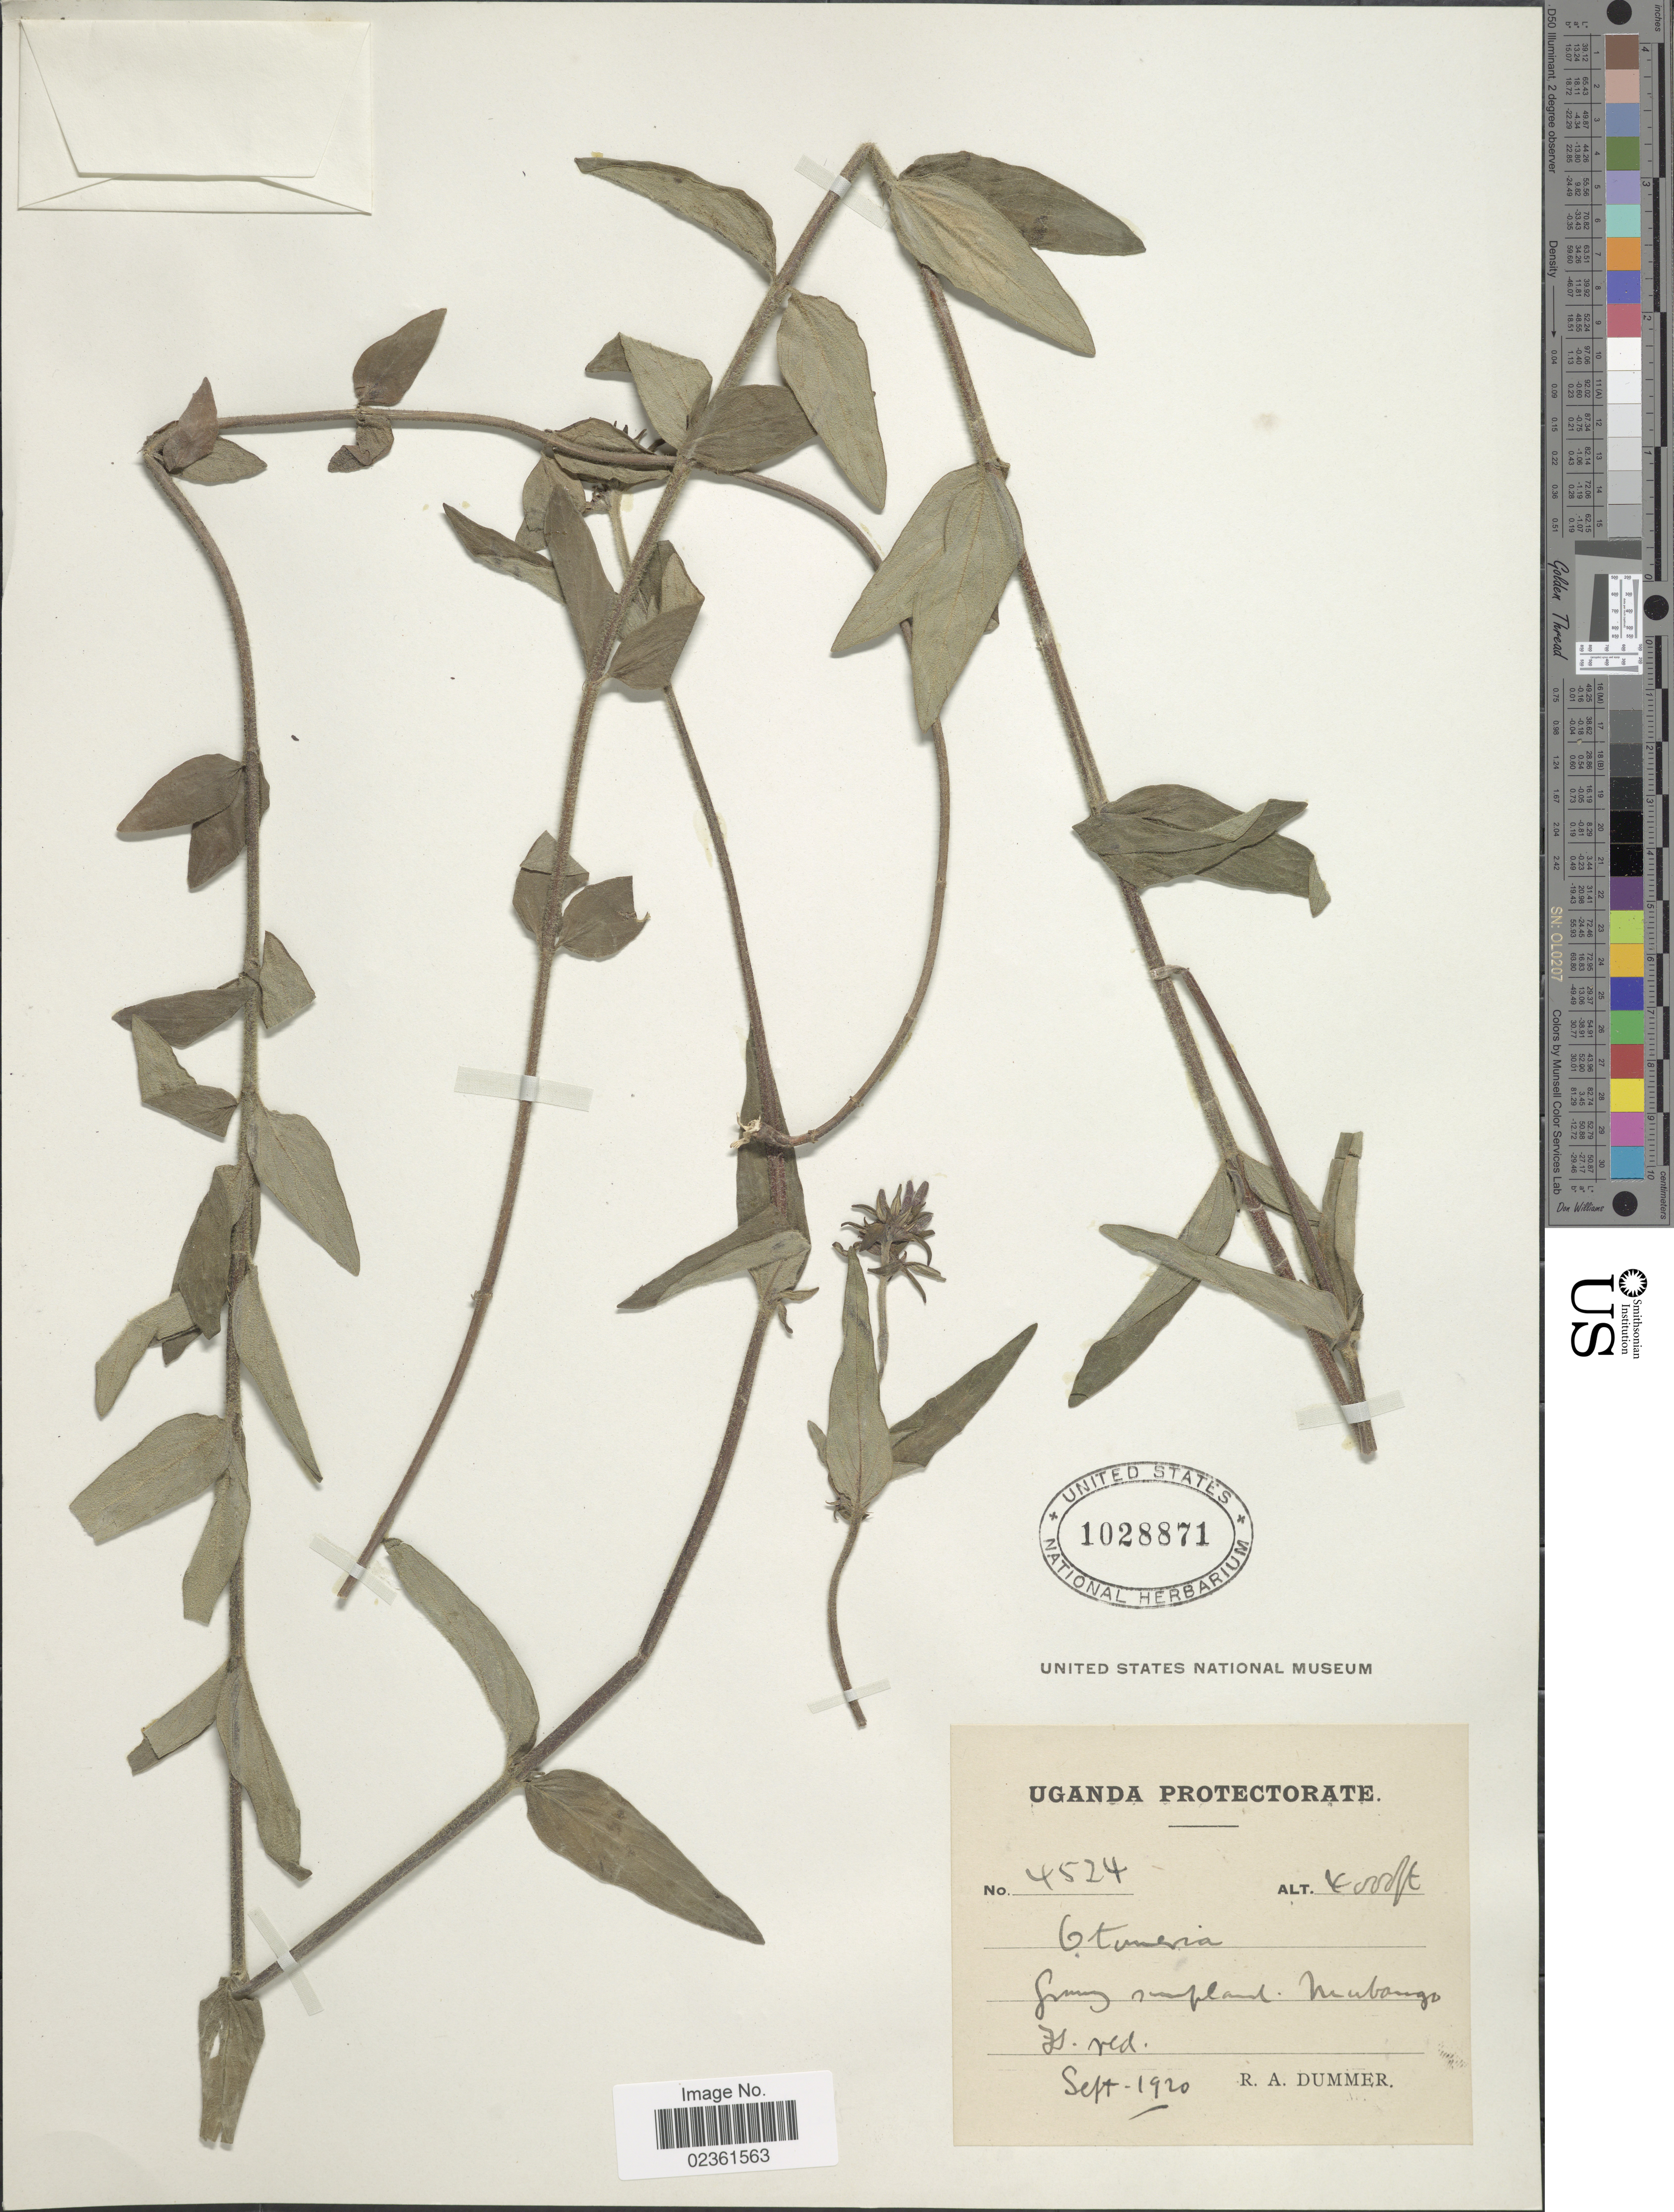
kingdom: Plantae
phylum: Tracheophyta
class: Magnoliopsida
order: Gentianales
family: Rubiaceae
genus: Otomeria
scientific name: Otomeria sp.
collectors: R. Dümmer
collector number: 4524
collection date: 1920-09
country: Uganda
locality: Uganda Protectorate, Mubango.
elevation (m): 1219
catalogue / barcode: US 1028871